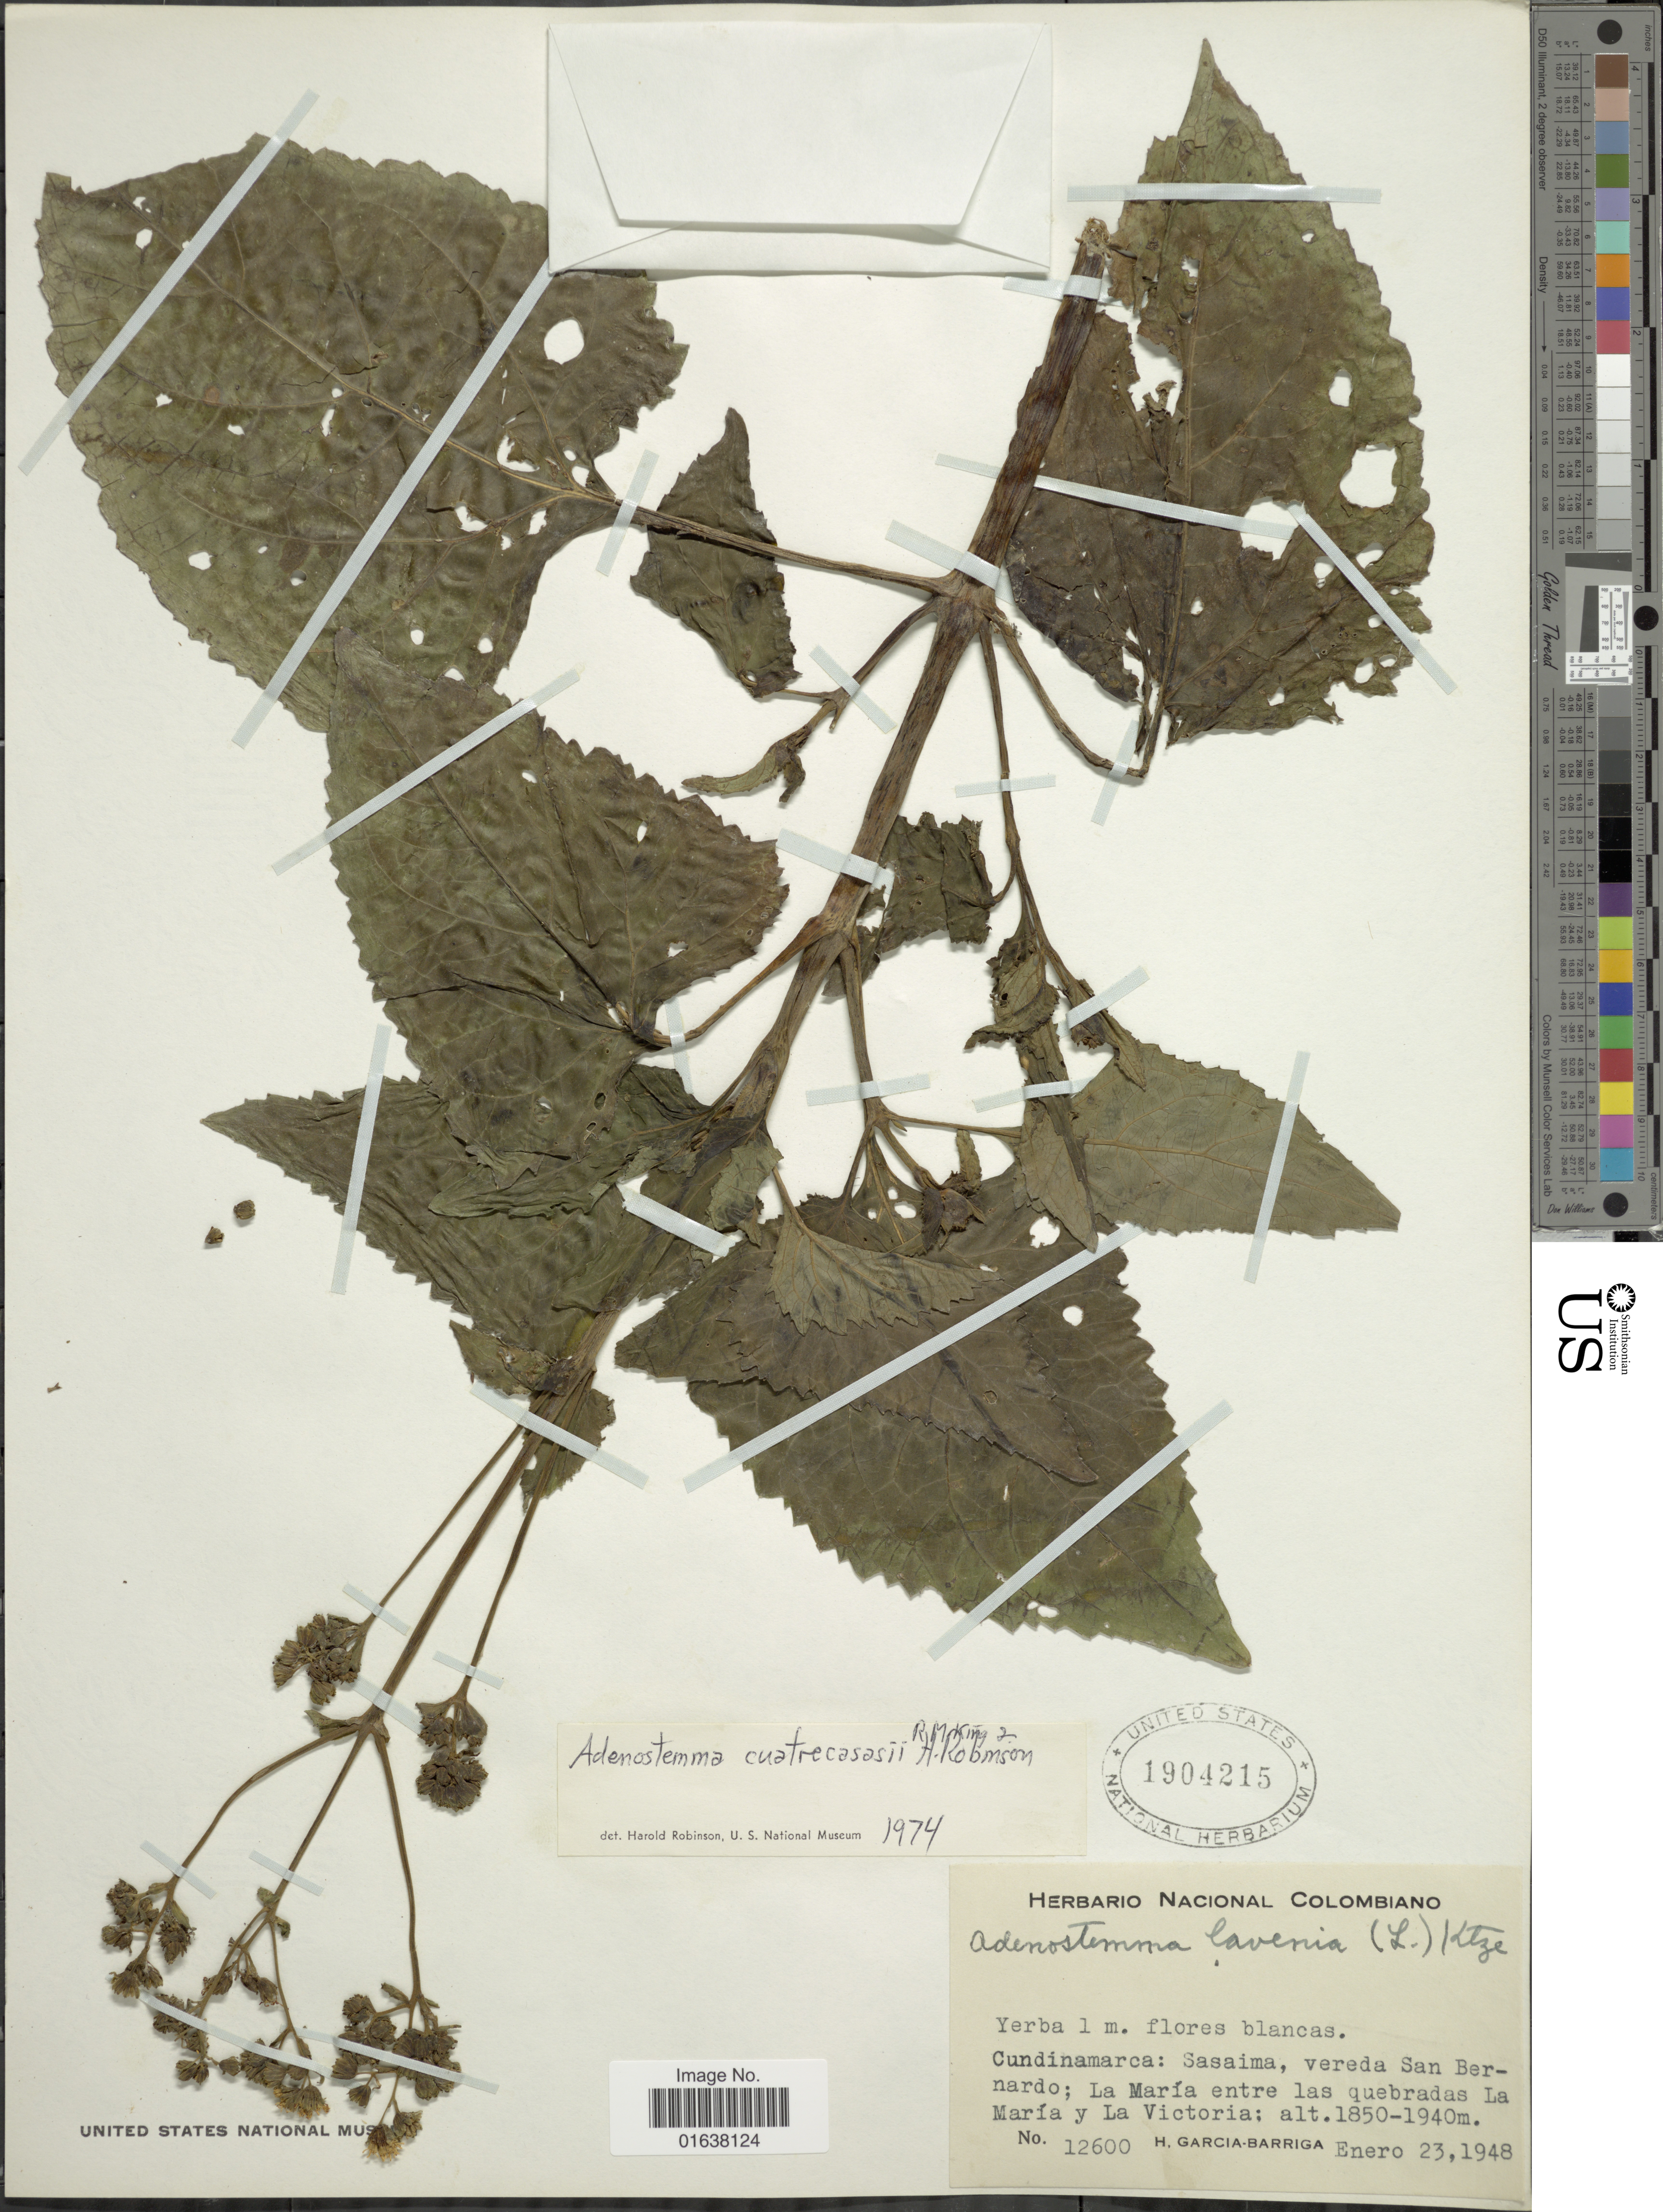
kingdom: Plantae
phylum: Tracheophyta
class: Magnoliopsida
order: Asterales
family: Asteraceae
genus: Adenostemma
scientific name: Adenostemma cuatrecasasii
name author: R.M. King & H. Rob.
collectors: H. García Barriga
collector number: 12600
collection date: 1948-01-23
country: Colombia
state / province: Cundinamarca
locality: Sasaima, vereda San Bernardo: La Maria entre las quebrada La Maria u La Victoria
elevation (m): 1850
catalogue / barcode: US 1904215